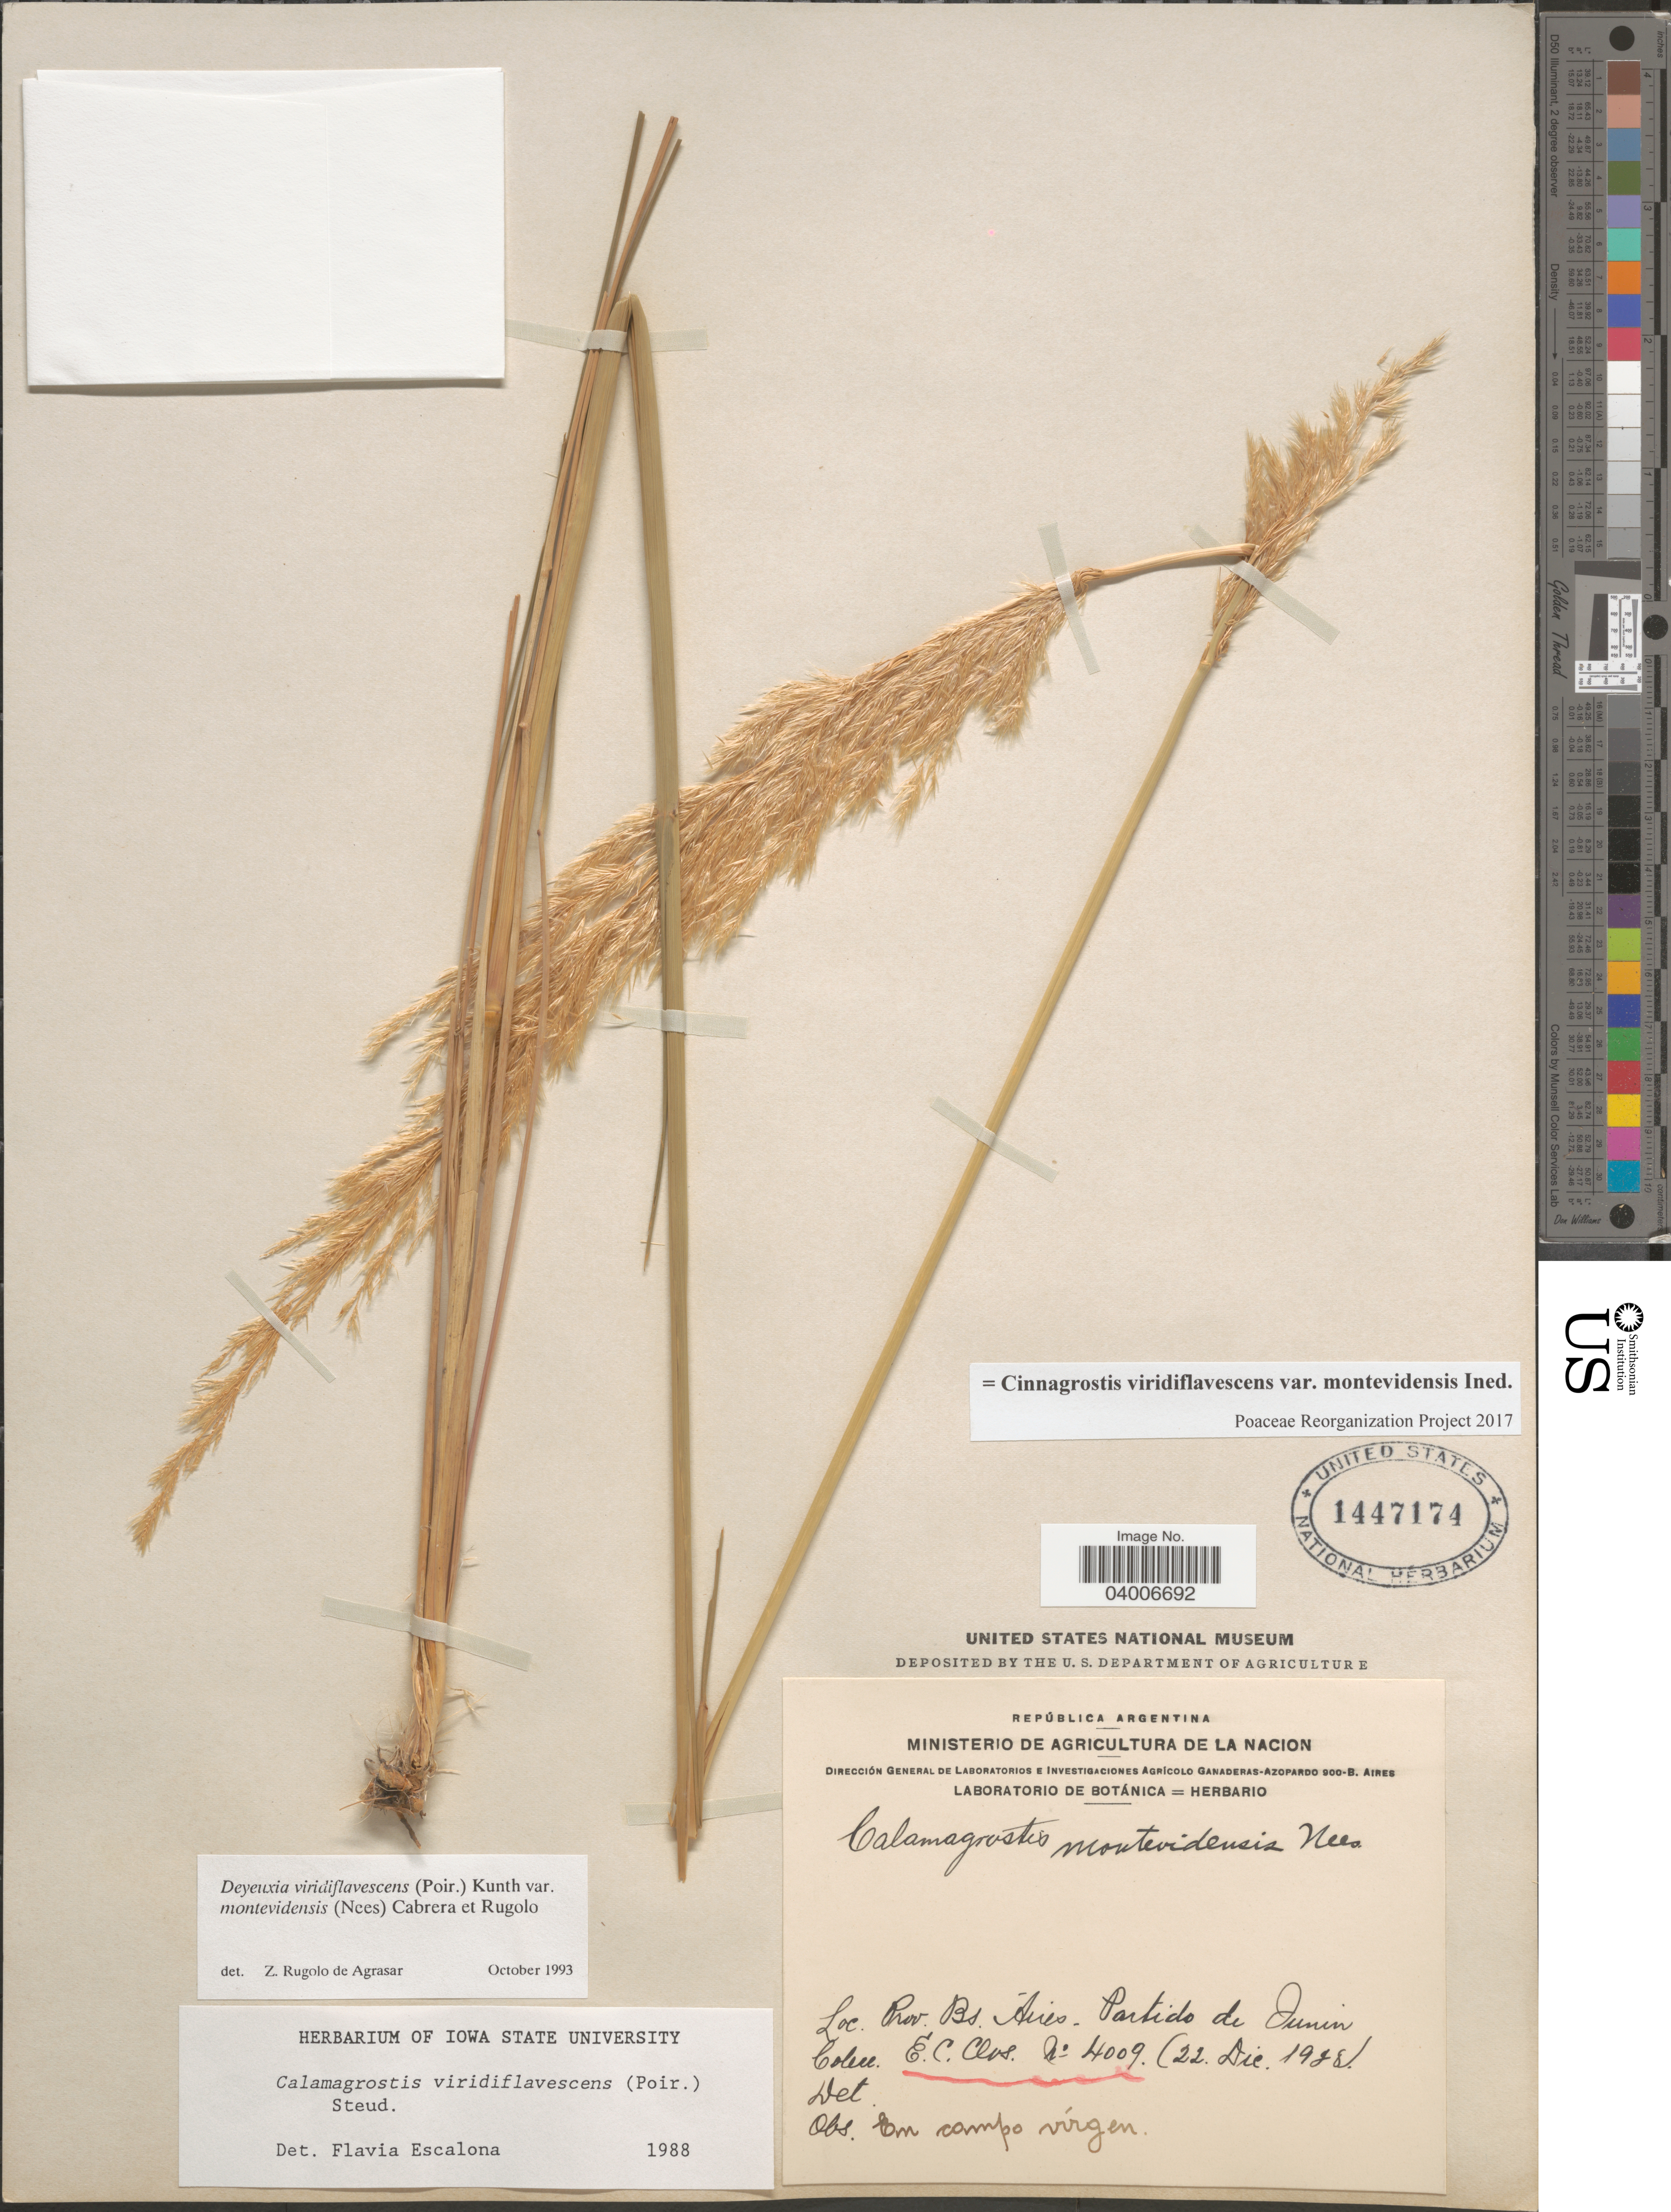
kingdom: Plantae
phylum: Tracheophyta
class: Liliopsida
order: Poales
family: Poaceae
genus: Cinnagrostis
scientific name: Cinnagrostis viridiflavescens var. montevidensis ined.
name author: (Nees) P.M. Peterson et al.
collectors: E. Clos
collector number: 4009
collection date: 1928-12-22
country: Argentina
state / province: Buenos Aires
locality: Prov. Bs. Aires - Partido de Junin.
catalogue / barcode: US 1447174